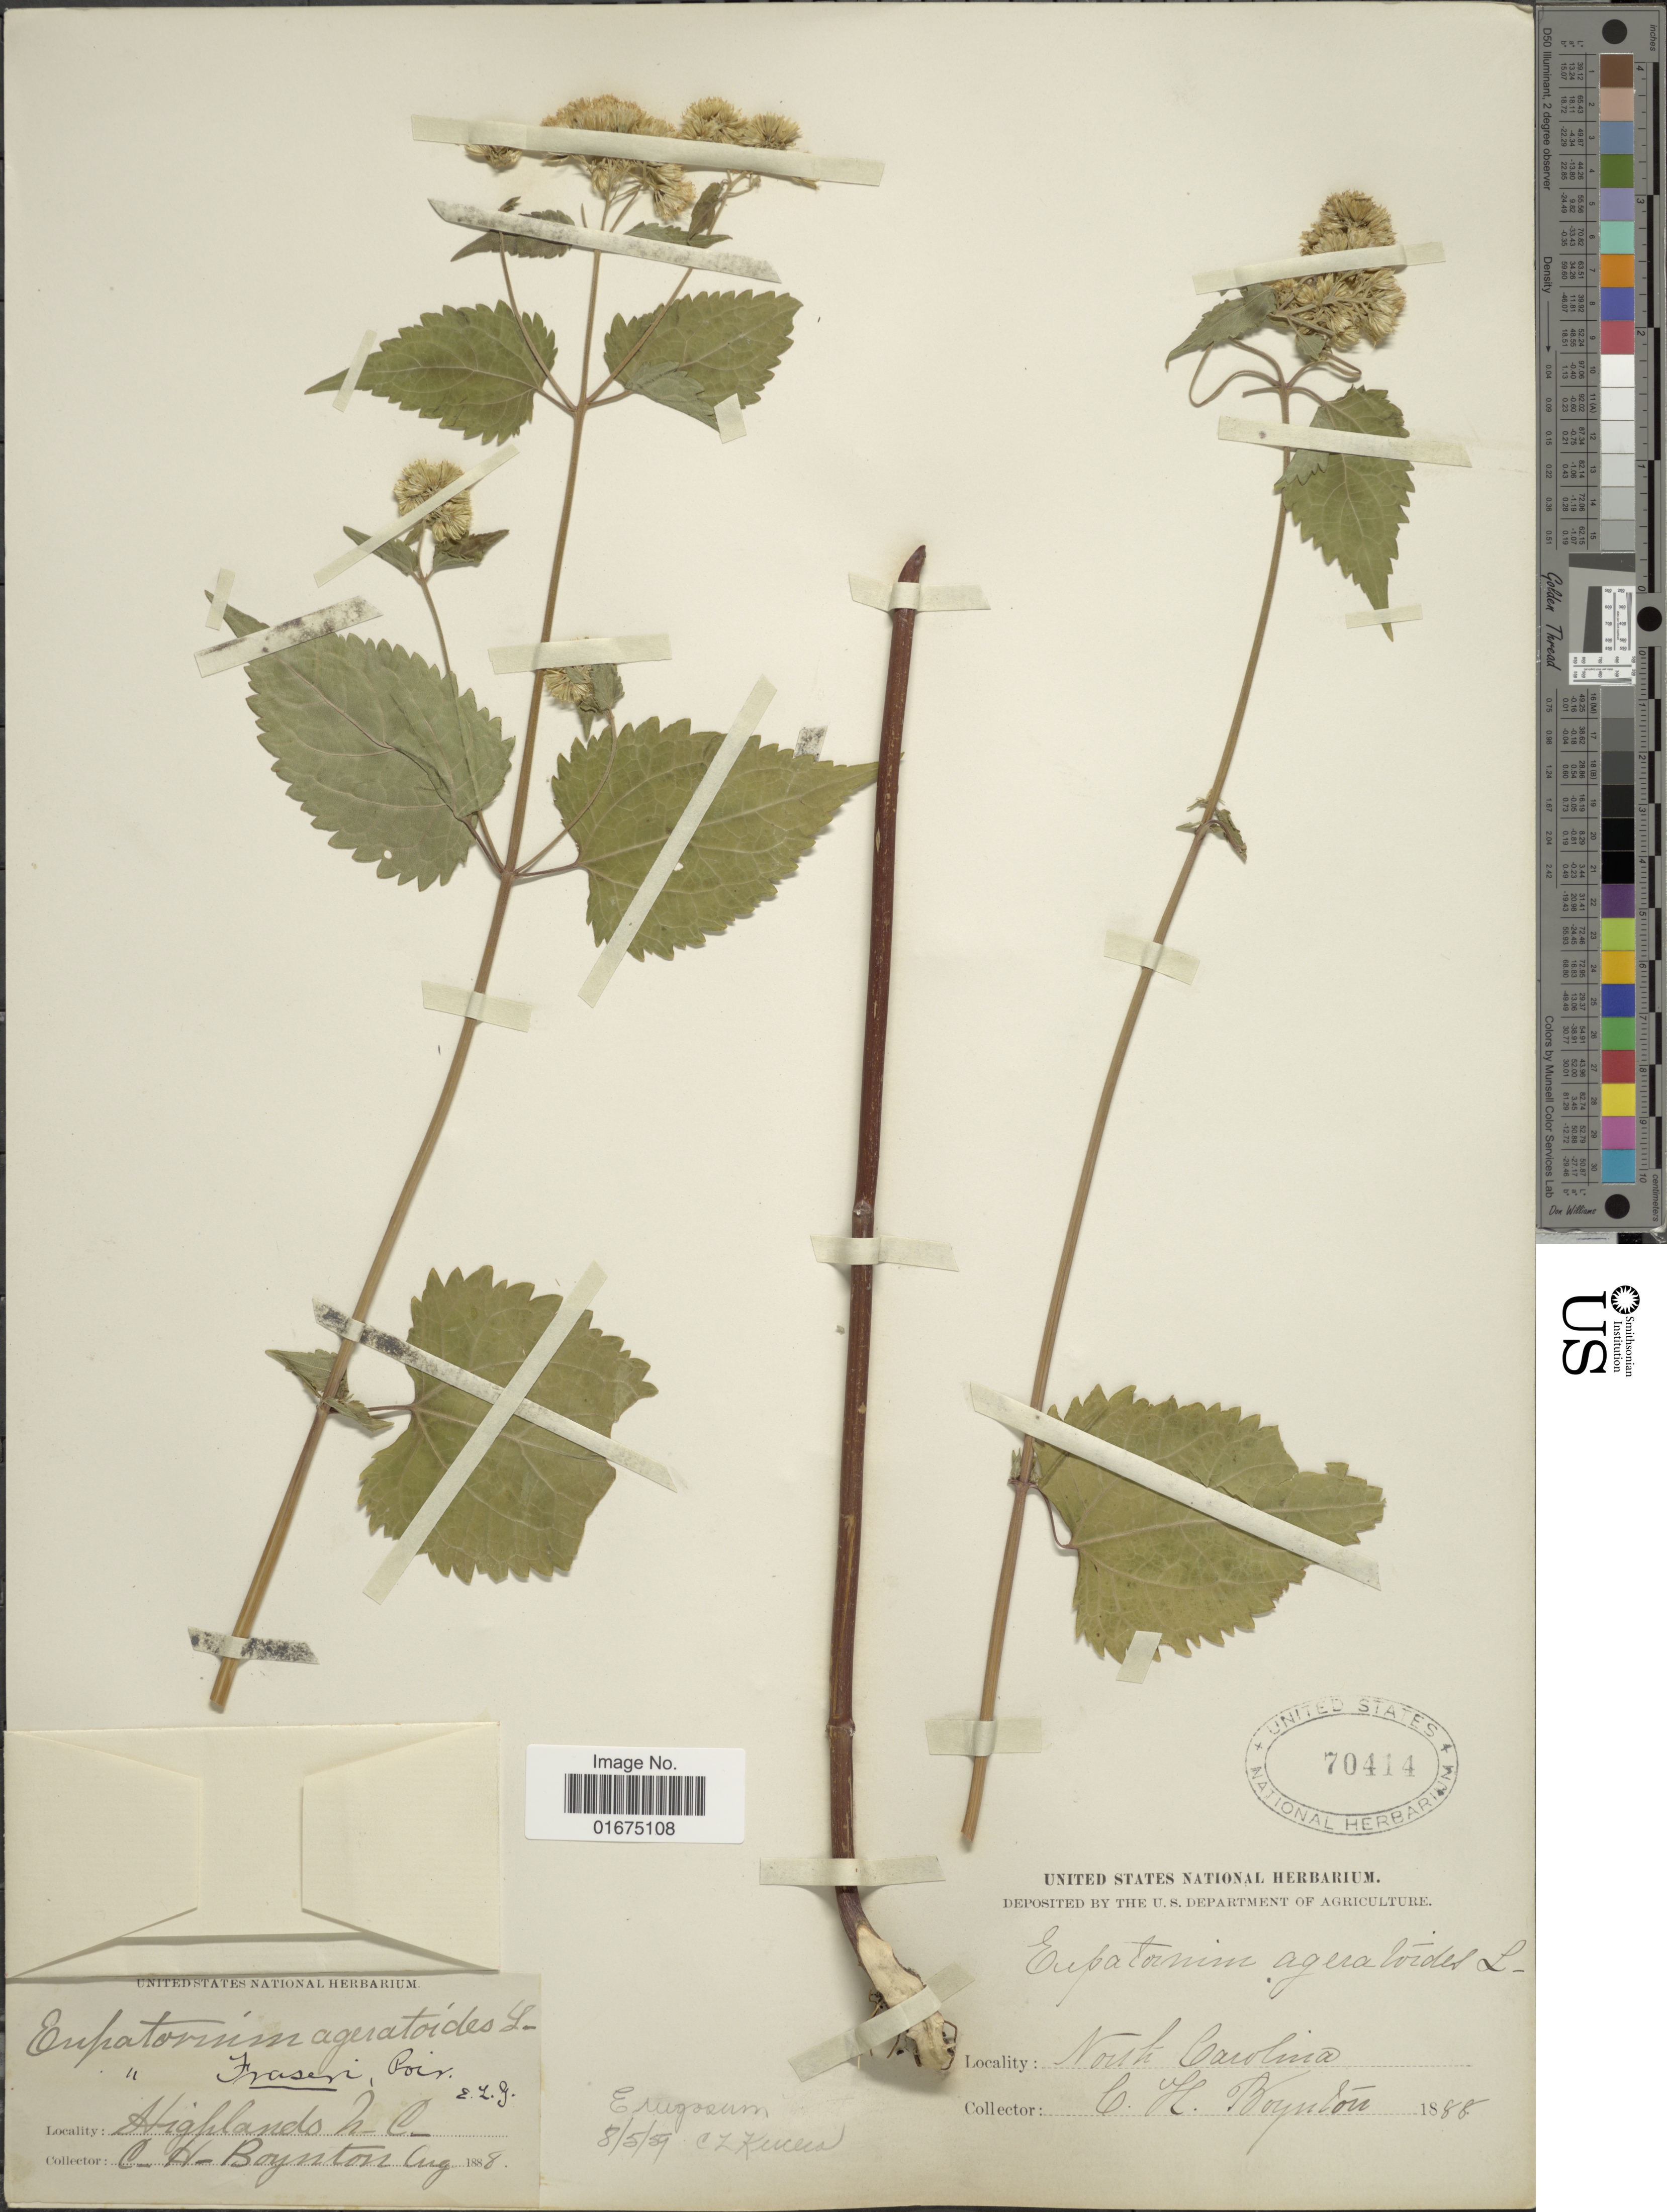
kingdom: Plantae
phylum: Tracheophyta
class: Magnoliopsida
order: Asterales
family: Asteraceae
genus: Ageratina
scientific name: Ageratina altissima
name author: (L.) R.M. King & H. Rob.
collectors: C. L. Boynton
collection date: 1888-08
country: United States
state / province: North Carolina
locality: Highlands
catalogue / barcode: US 70414